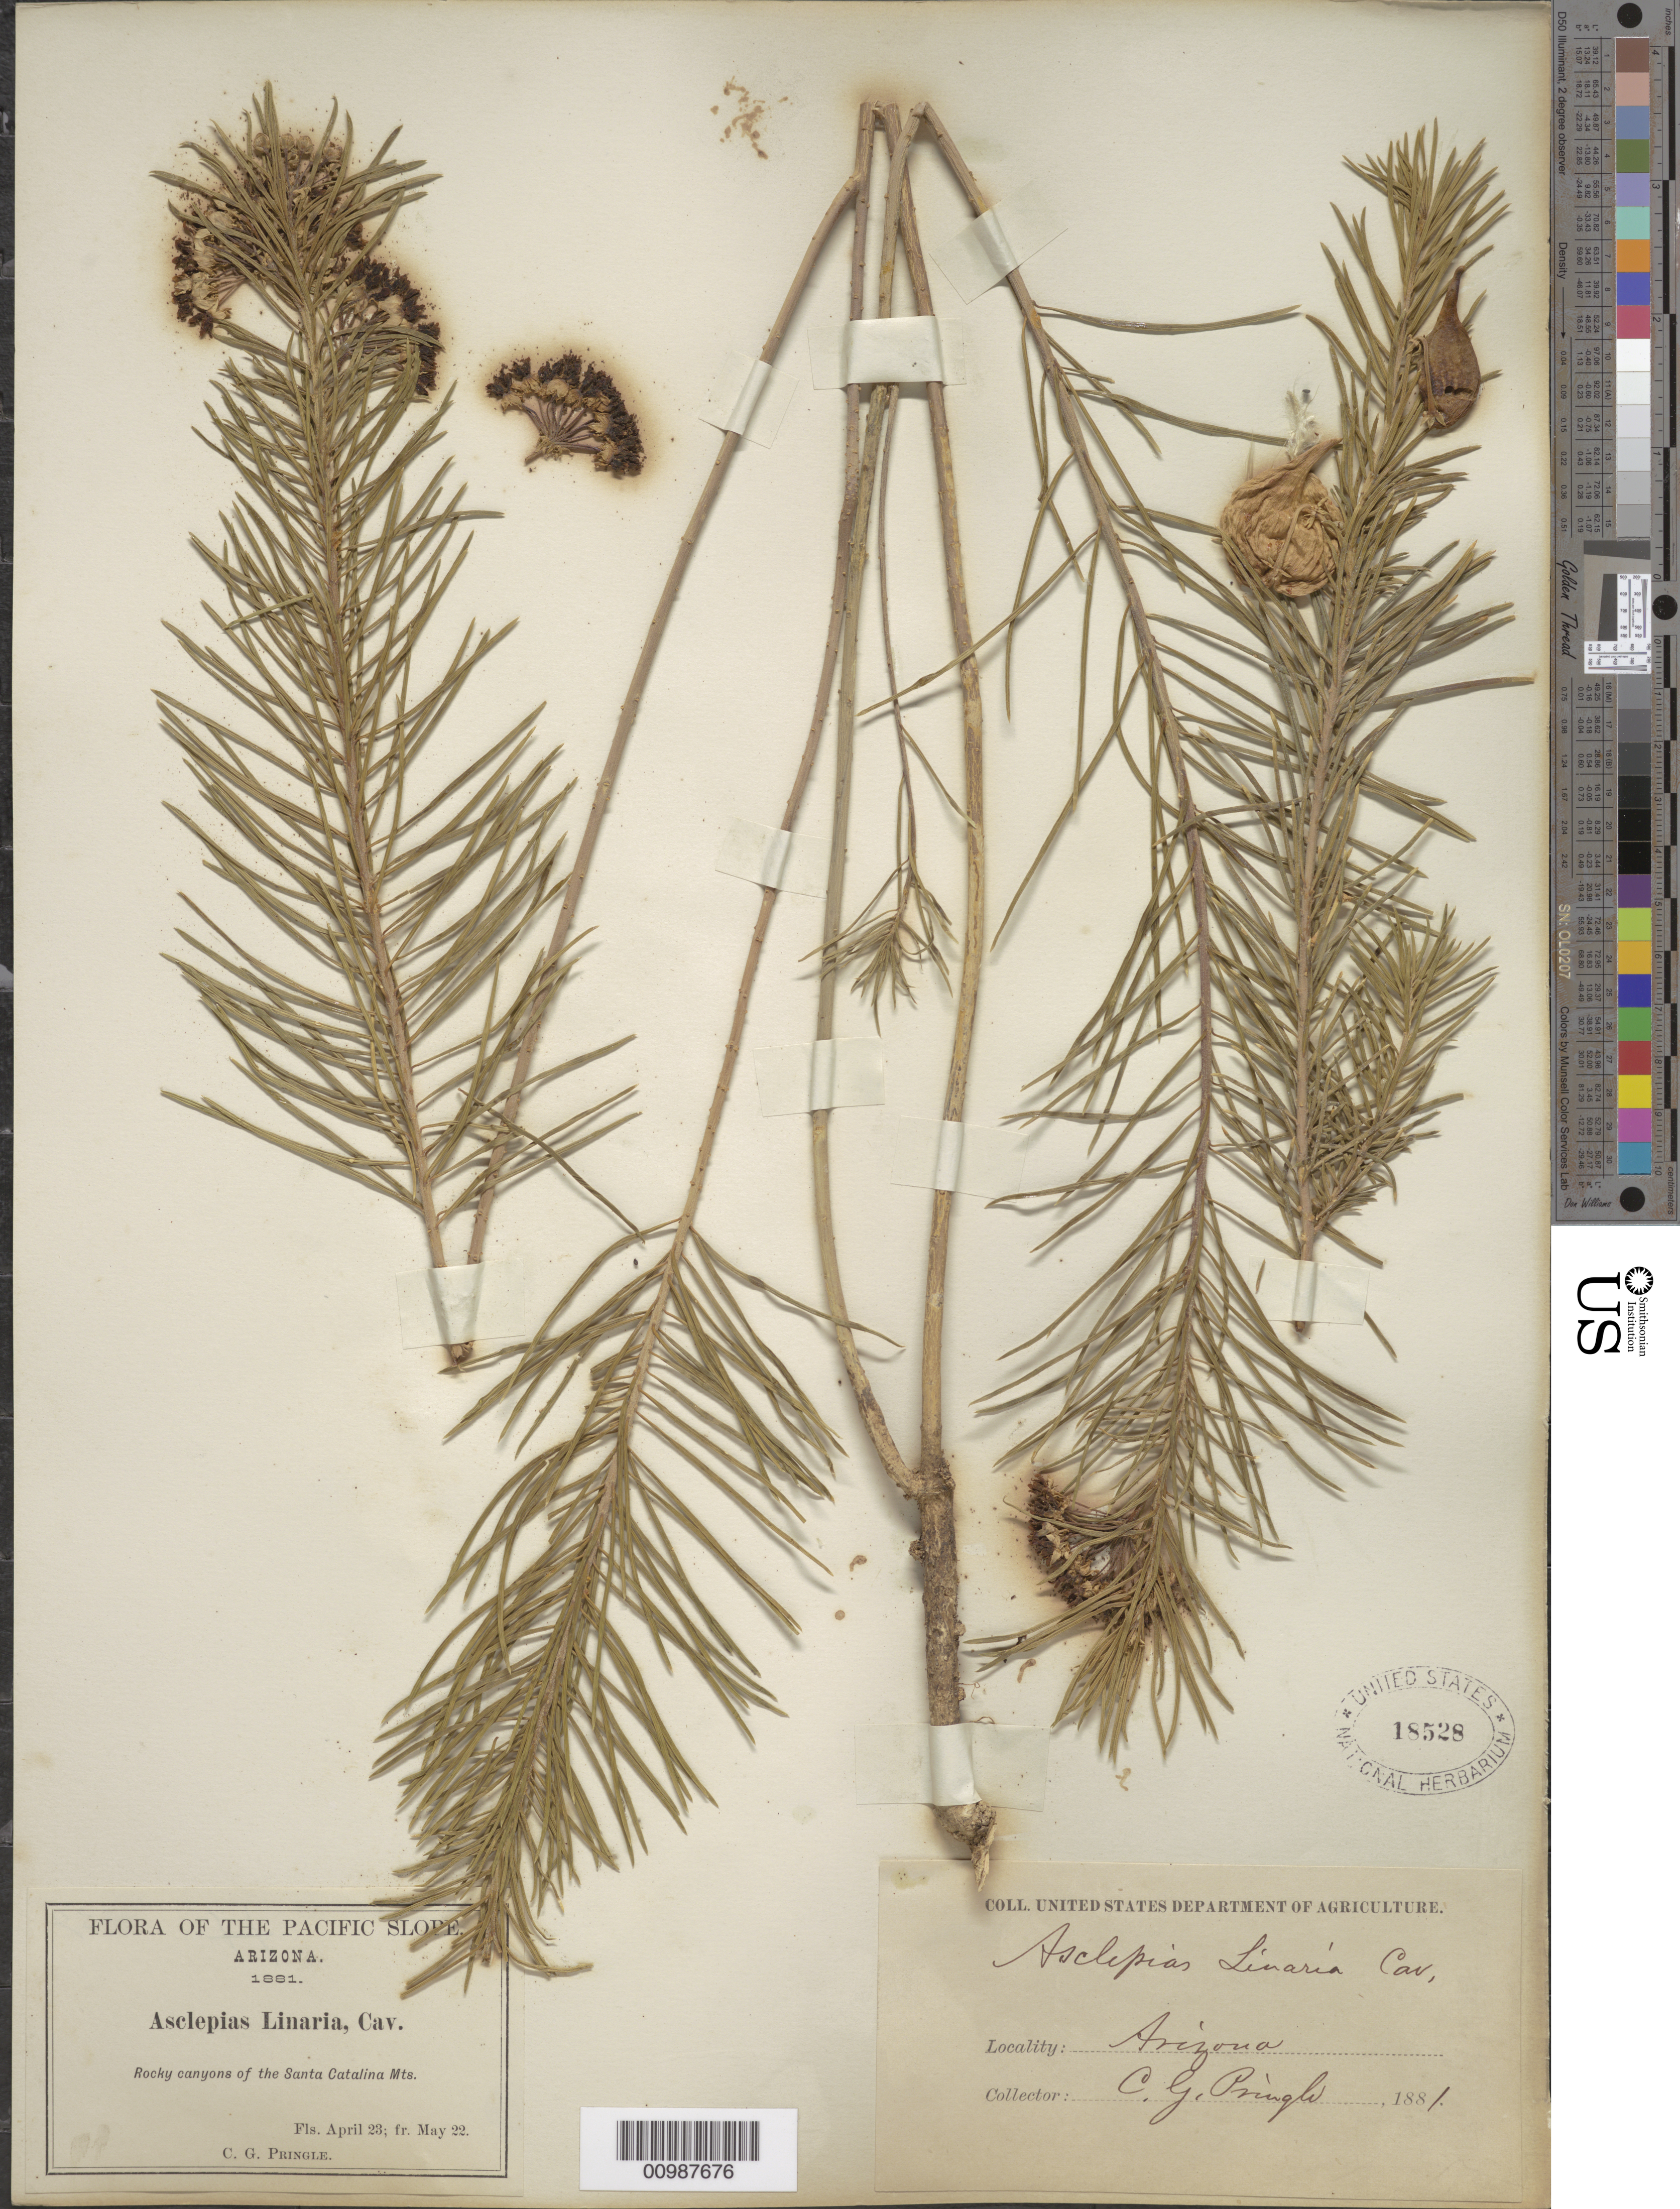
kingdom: Plantae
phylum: Tracheophyta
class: Magnoliopsida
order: Gentianales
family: Apocynaceae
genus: Asclepias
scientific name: Asclepias linaria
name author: Cav.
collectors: C. G. Pringle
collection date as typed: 23 Apr 1881 to 22 May 1881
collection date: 1881-04-23/1881-05-22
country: United States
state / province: Arizona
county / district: Pima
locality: Rocky canyons of the Santa Catalina Mountains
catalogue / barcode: US 18528